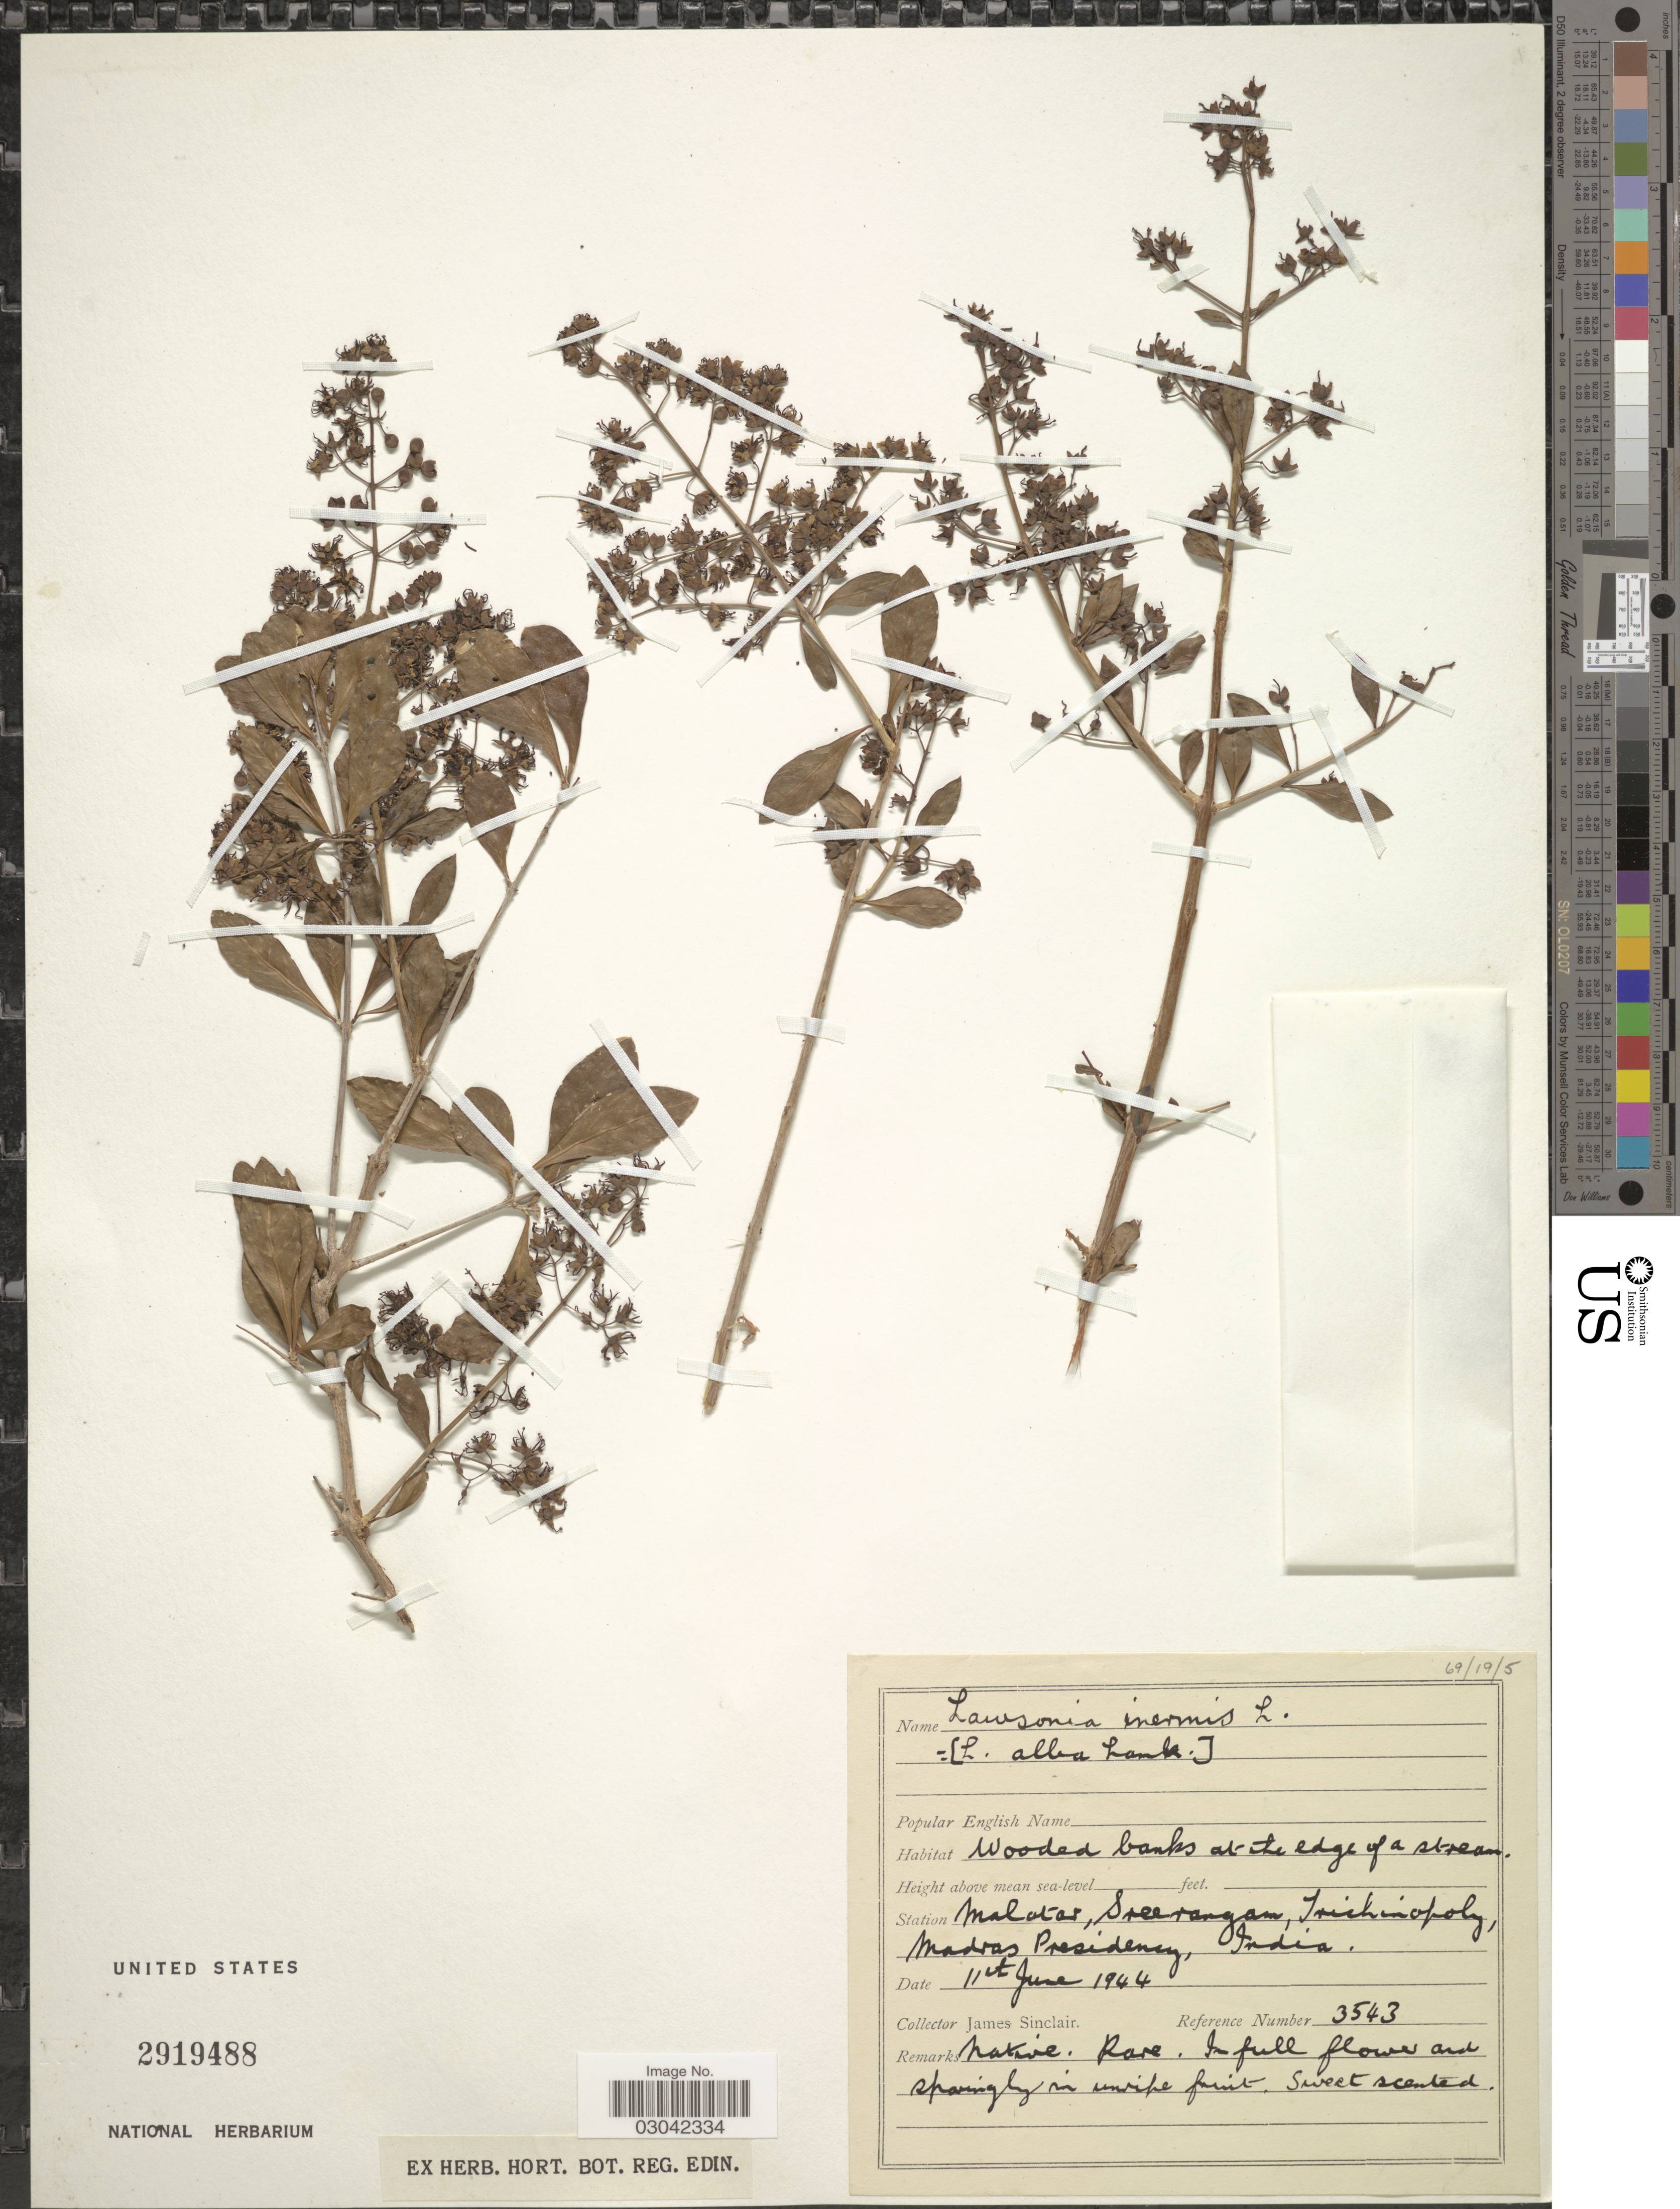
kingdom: Plantae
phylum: Tracheophyta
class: Magnoliopsida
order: Myrtales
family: Lythraceae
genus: Lawsonia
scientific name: Lawsonia inermis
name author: L.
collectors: J. Sinclair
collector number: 3543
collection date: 1944-06-11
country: India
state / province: Tamil Nadu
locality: Malatar, Sreerangan, Trichinopoly, Madras Presidency.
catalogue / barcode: US 2919488